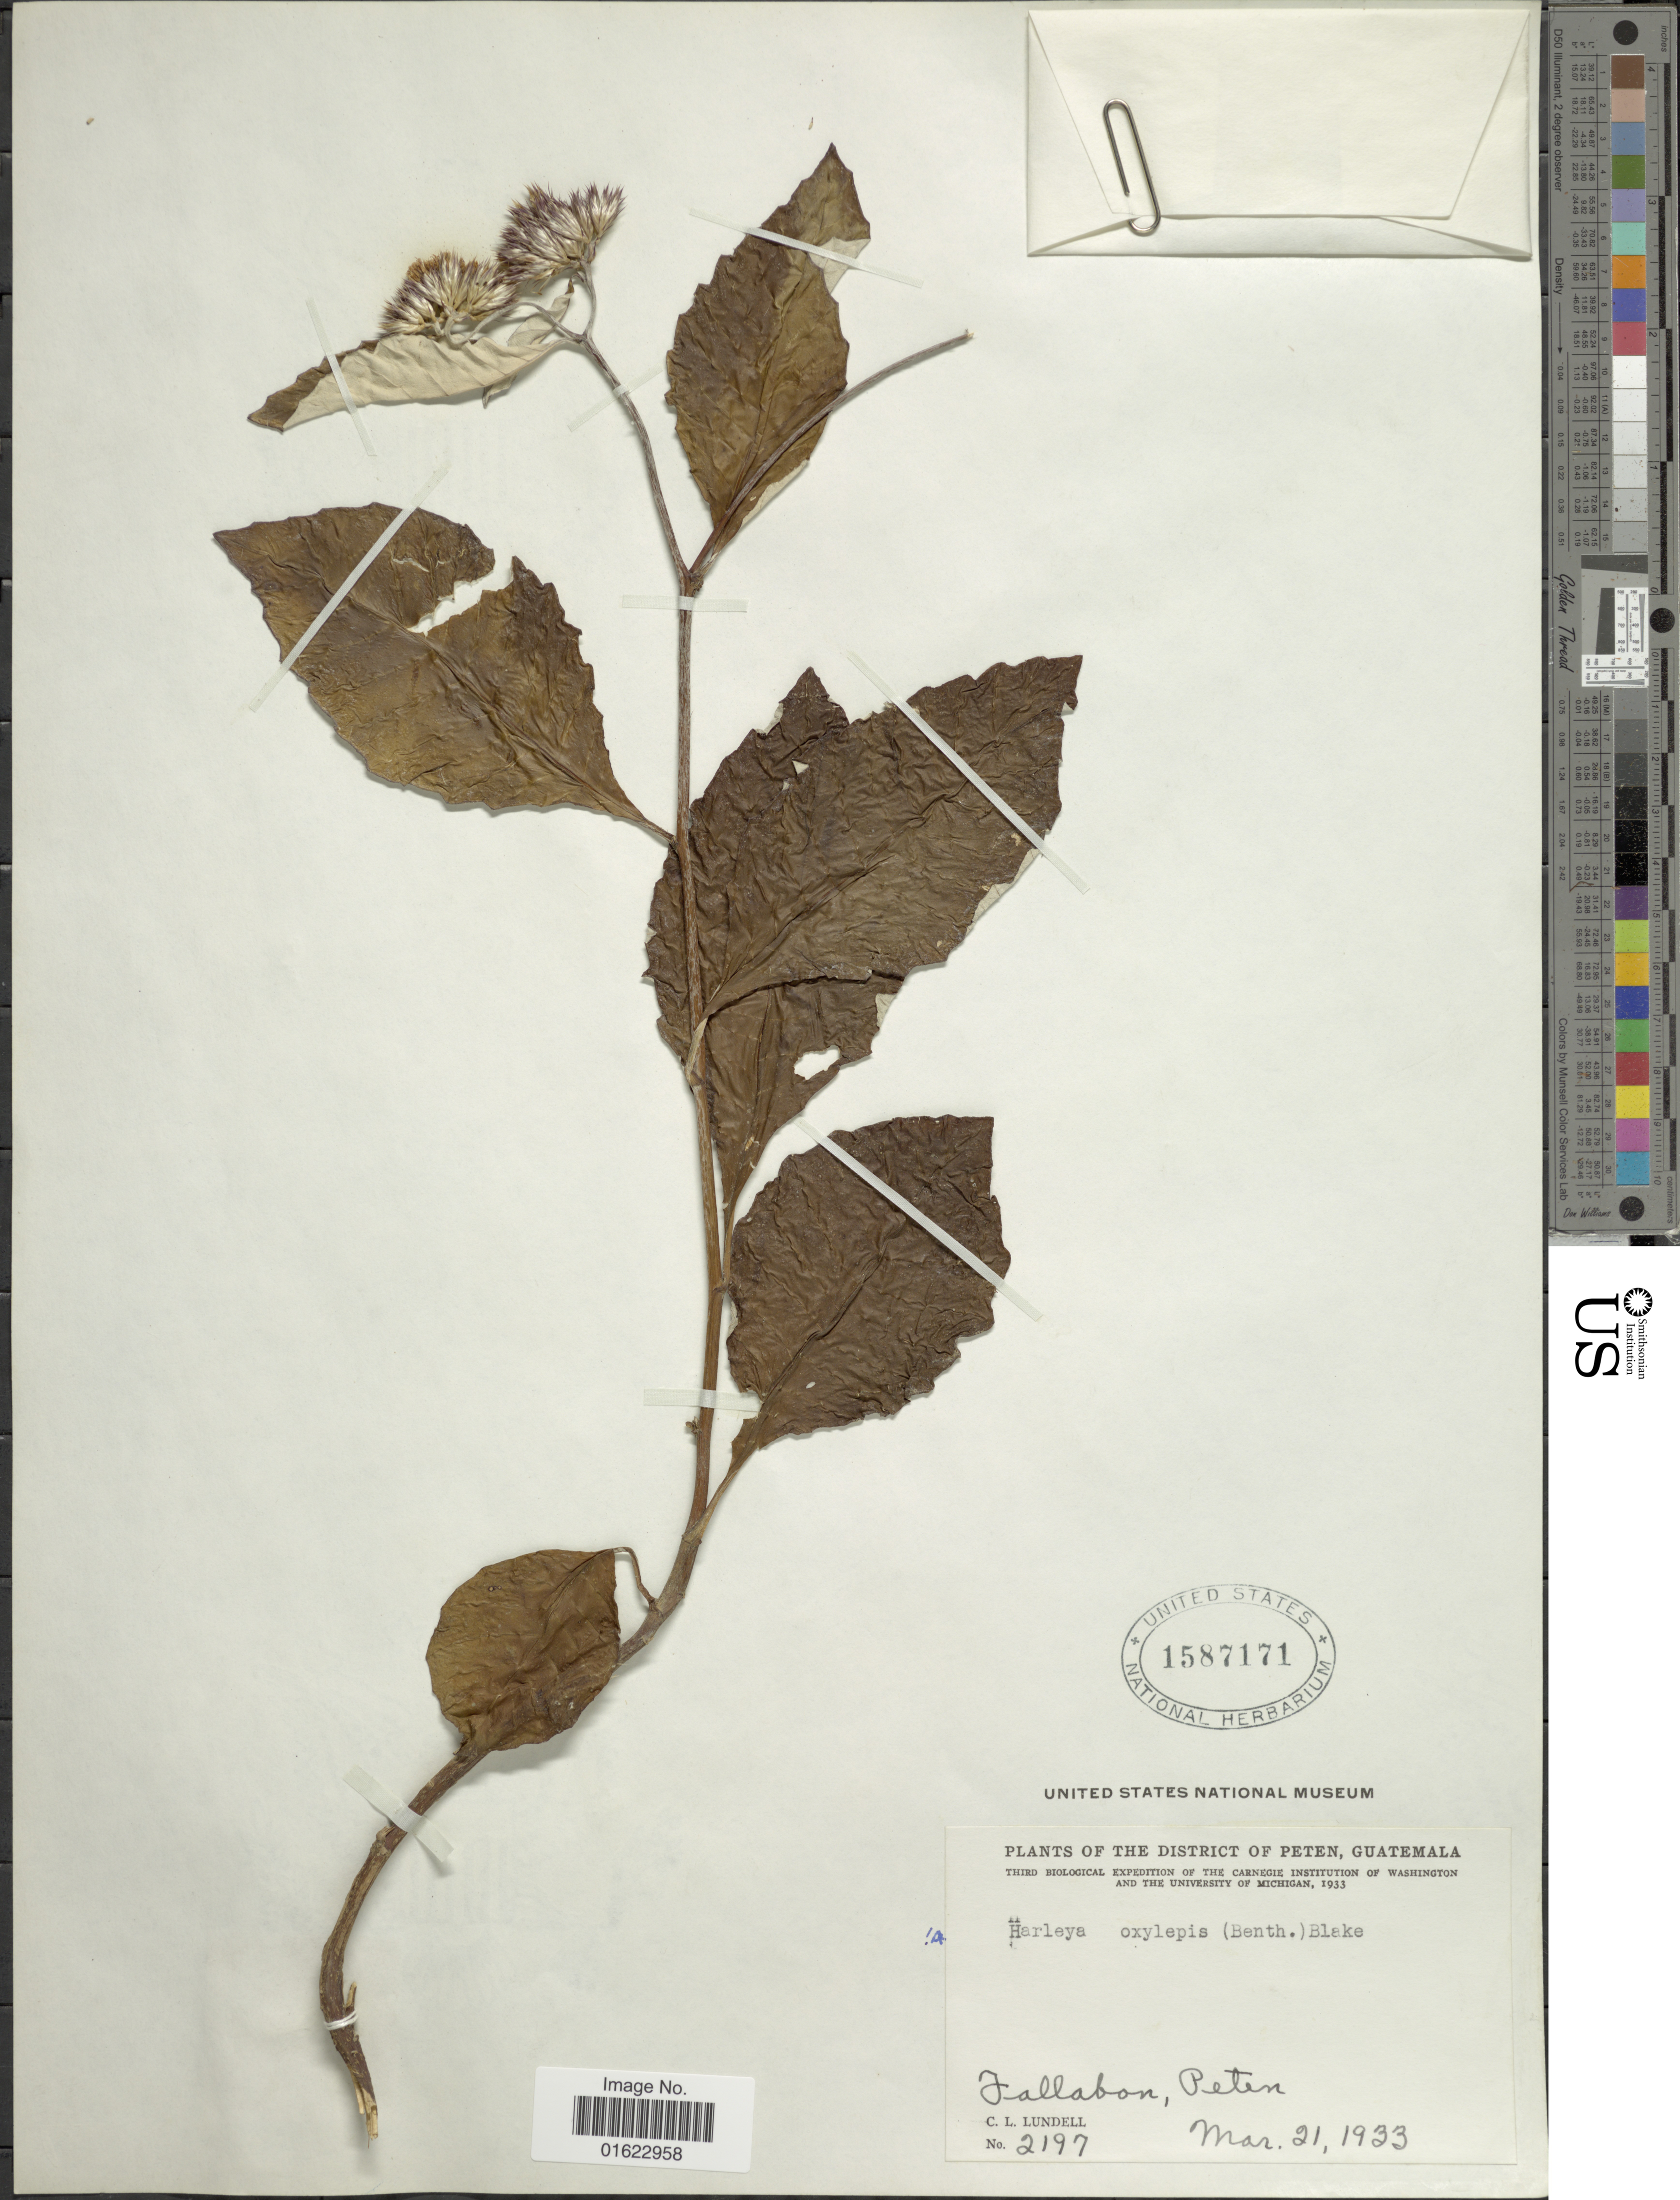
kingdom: Plantae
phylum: Tracheophyta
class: Magnoliopsida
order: Asterales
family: Asteraceae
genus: Harleya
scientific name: Harleya oxylepis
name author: (Benth.) S.F. Blake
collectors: C. L. Lundell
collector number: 2197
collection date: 1933-03-21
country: Guatemala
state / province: El Petén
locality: Fallabon, Peten, Guatemala.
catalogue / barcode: US 1587171